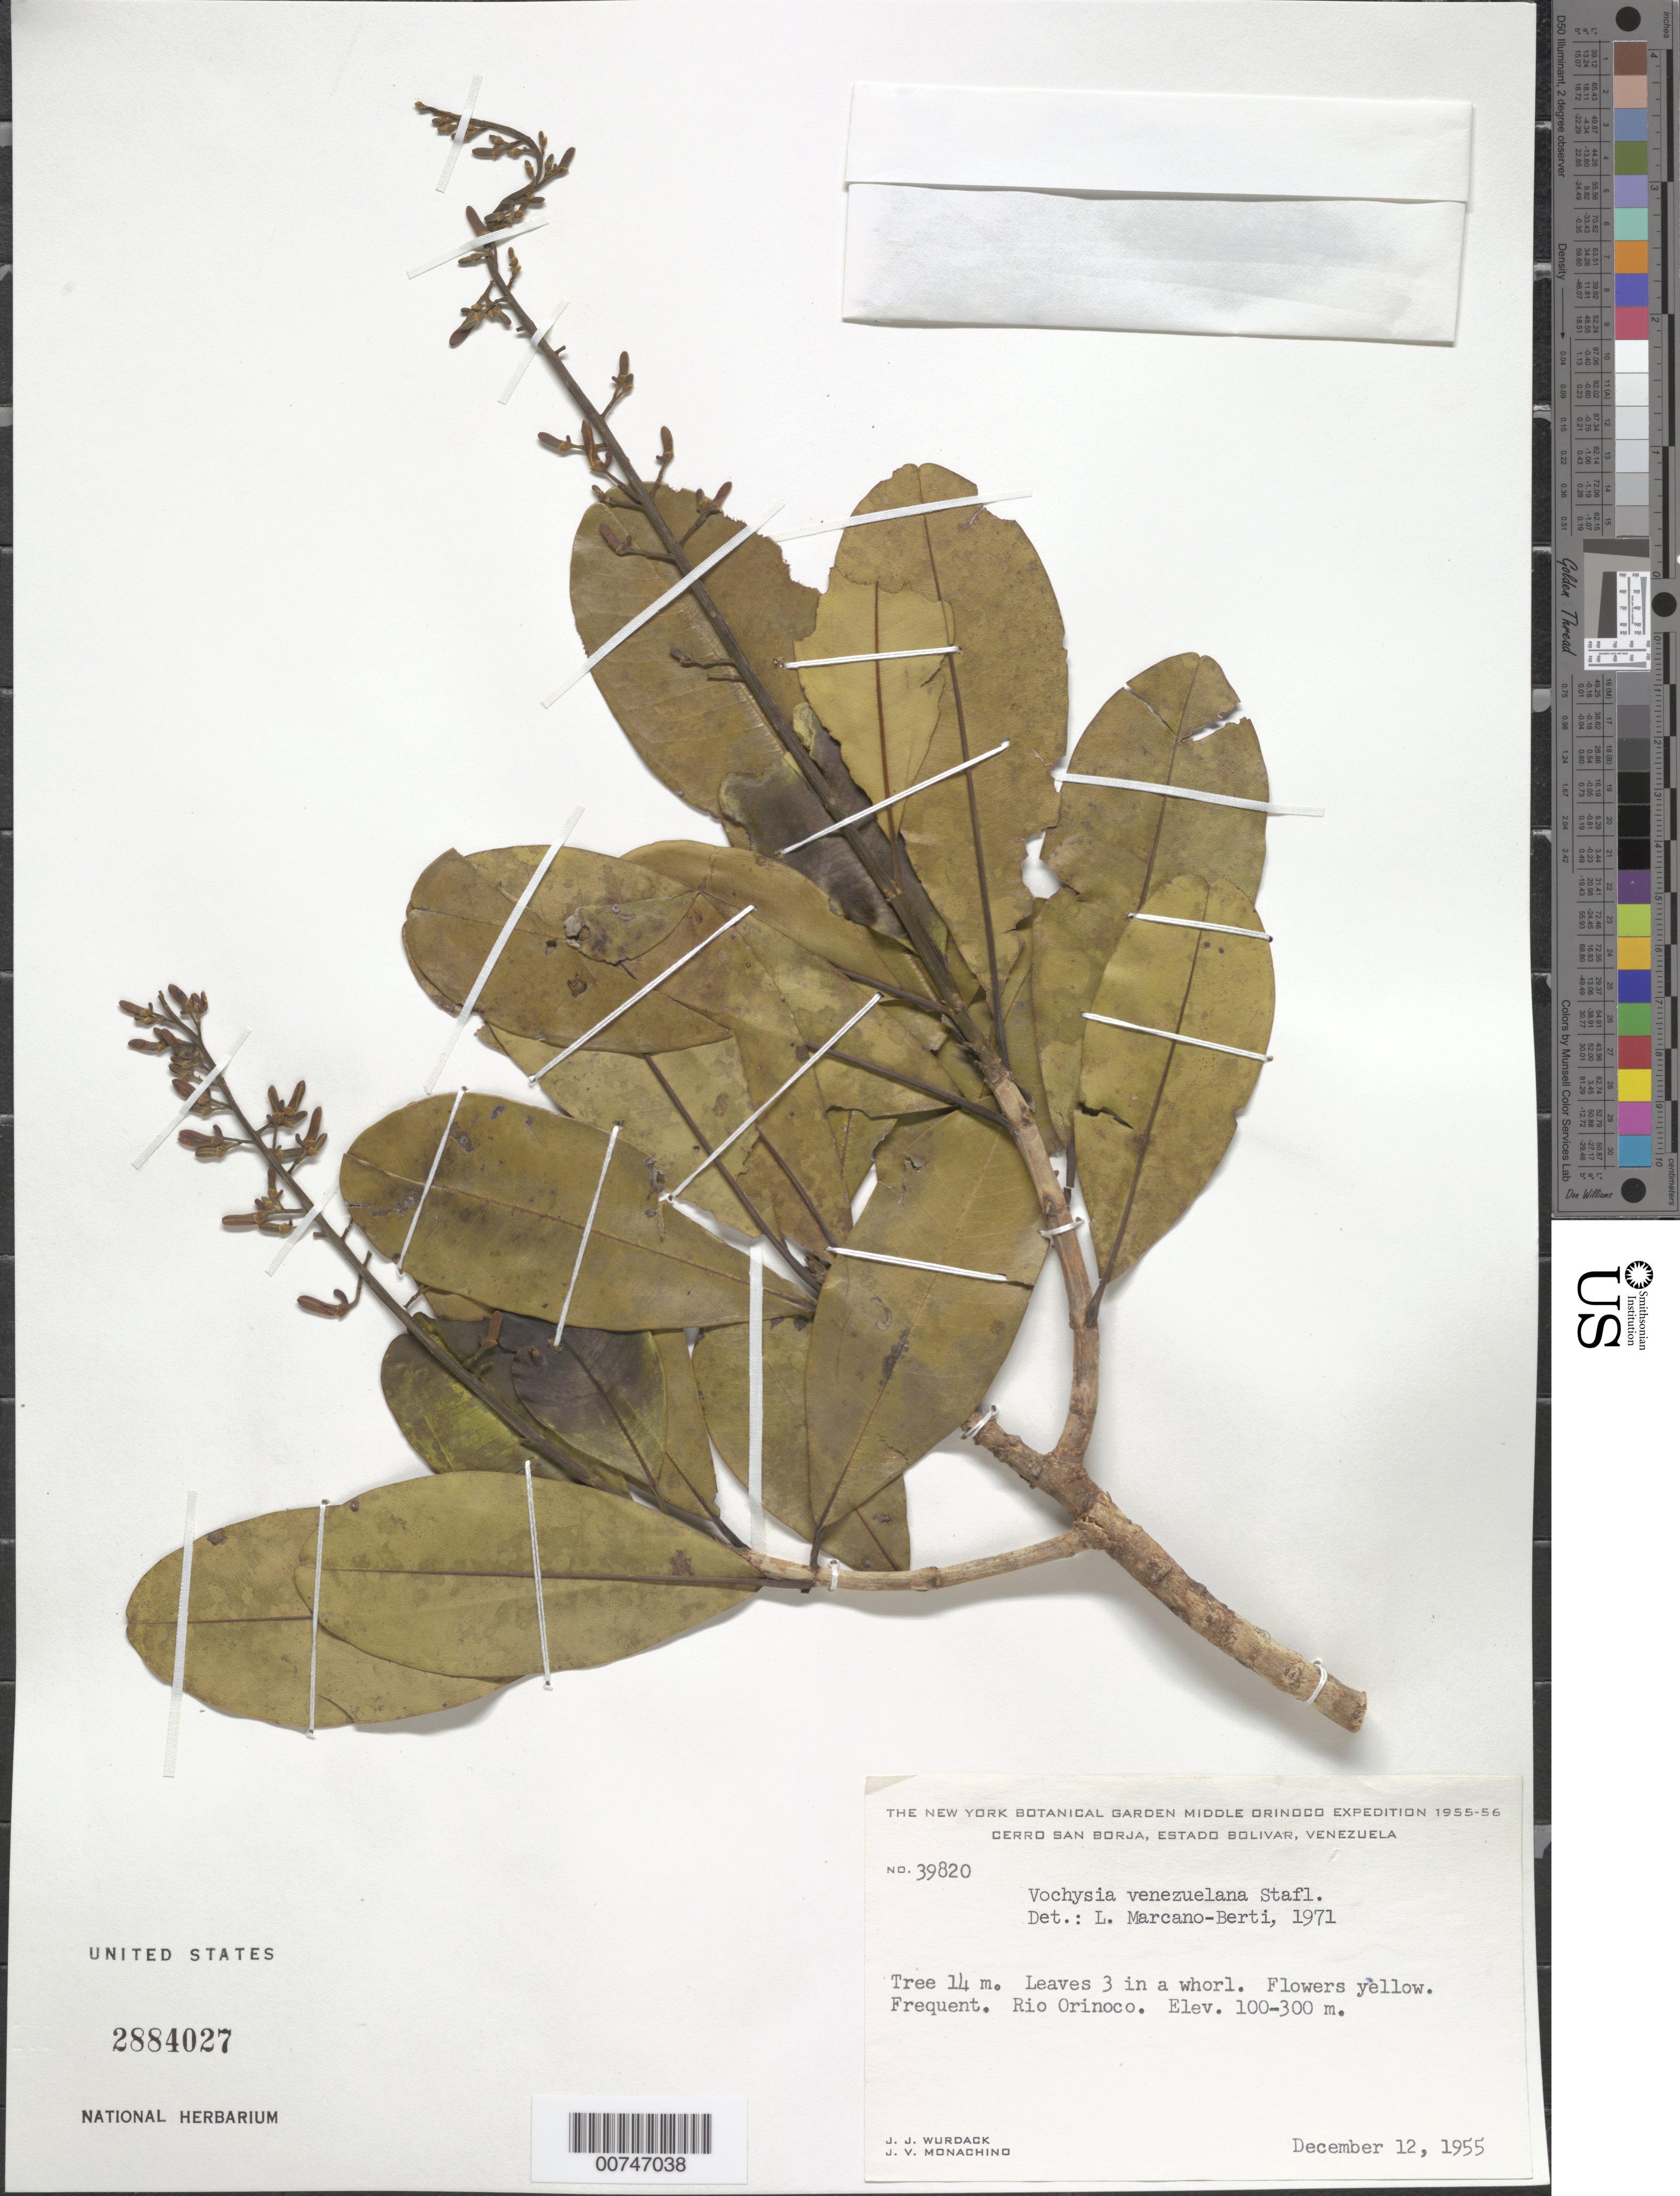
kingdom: Plantae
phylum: Tracheophyta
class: Magnoliopsida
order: Myrtales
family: Vochysiaceae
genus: Vochysia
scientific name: Vochysia venezuelana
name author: Stafleu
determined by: Marcano-Berti, L.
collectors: J. J. Wurdack & J. V. Monachino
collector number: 39820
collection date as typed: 12-Dec-55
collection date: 1955-12-12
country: Venezuela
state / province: Bolívar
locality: Cerro San Borja, Río Orinoco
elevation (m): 100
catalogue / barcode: US 2884027